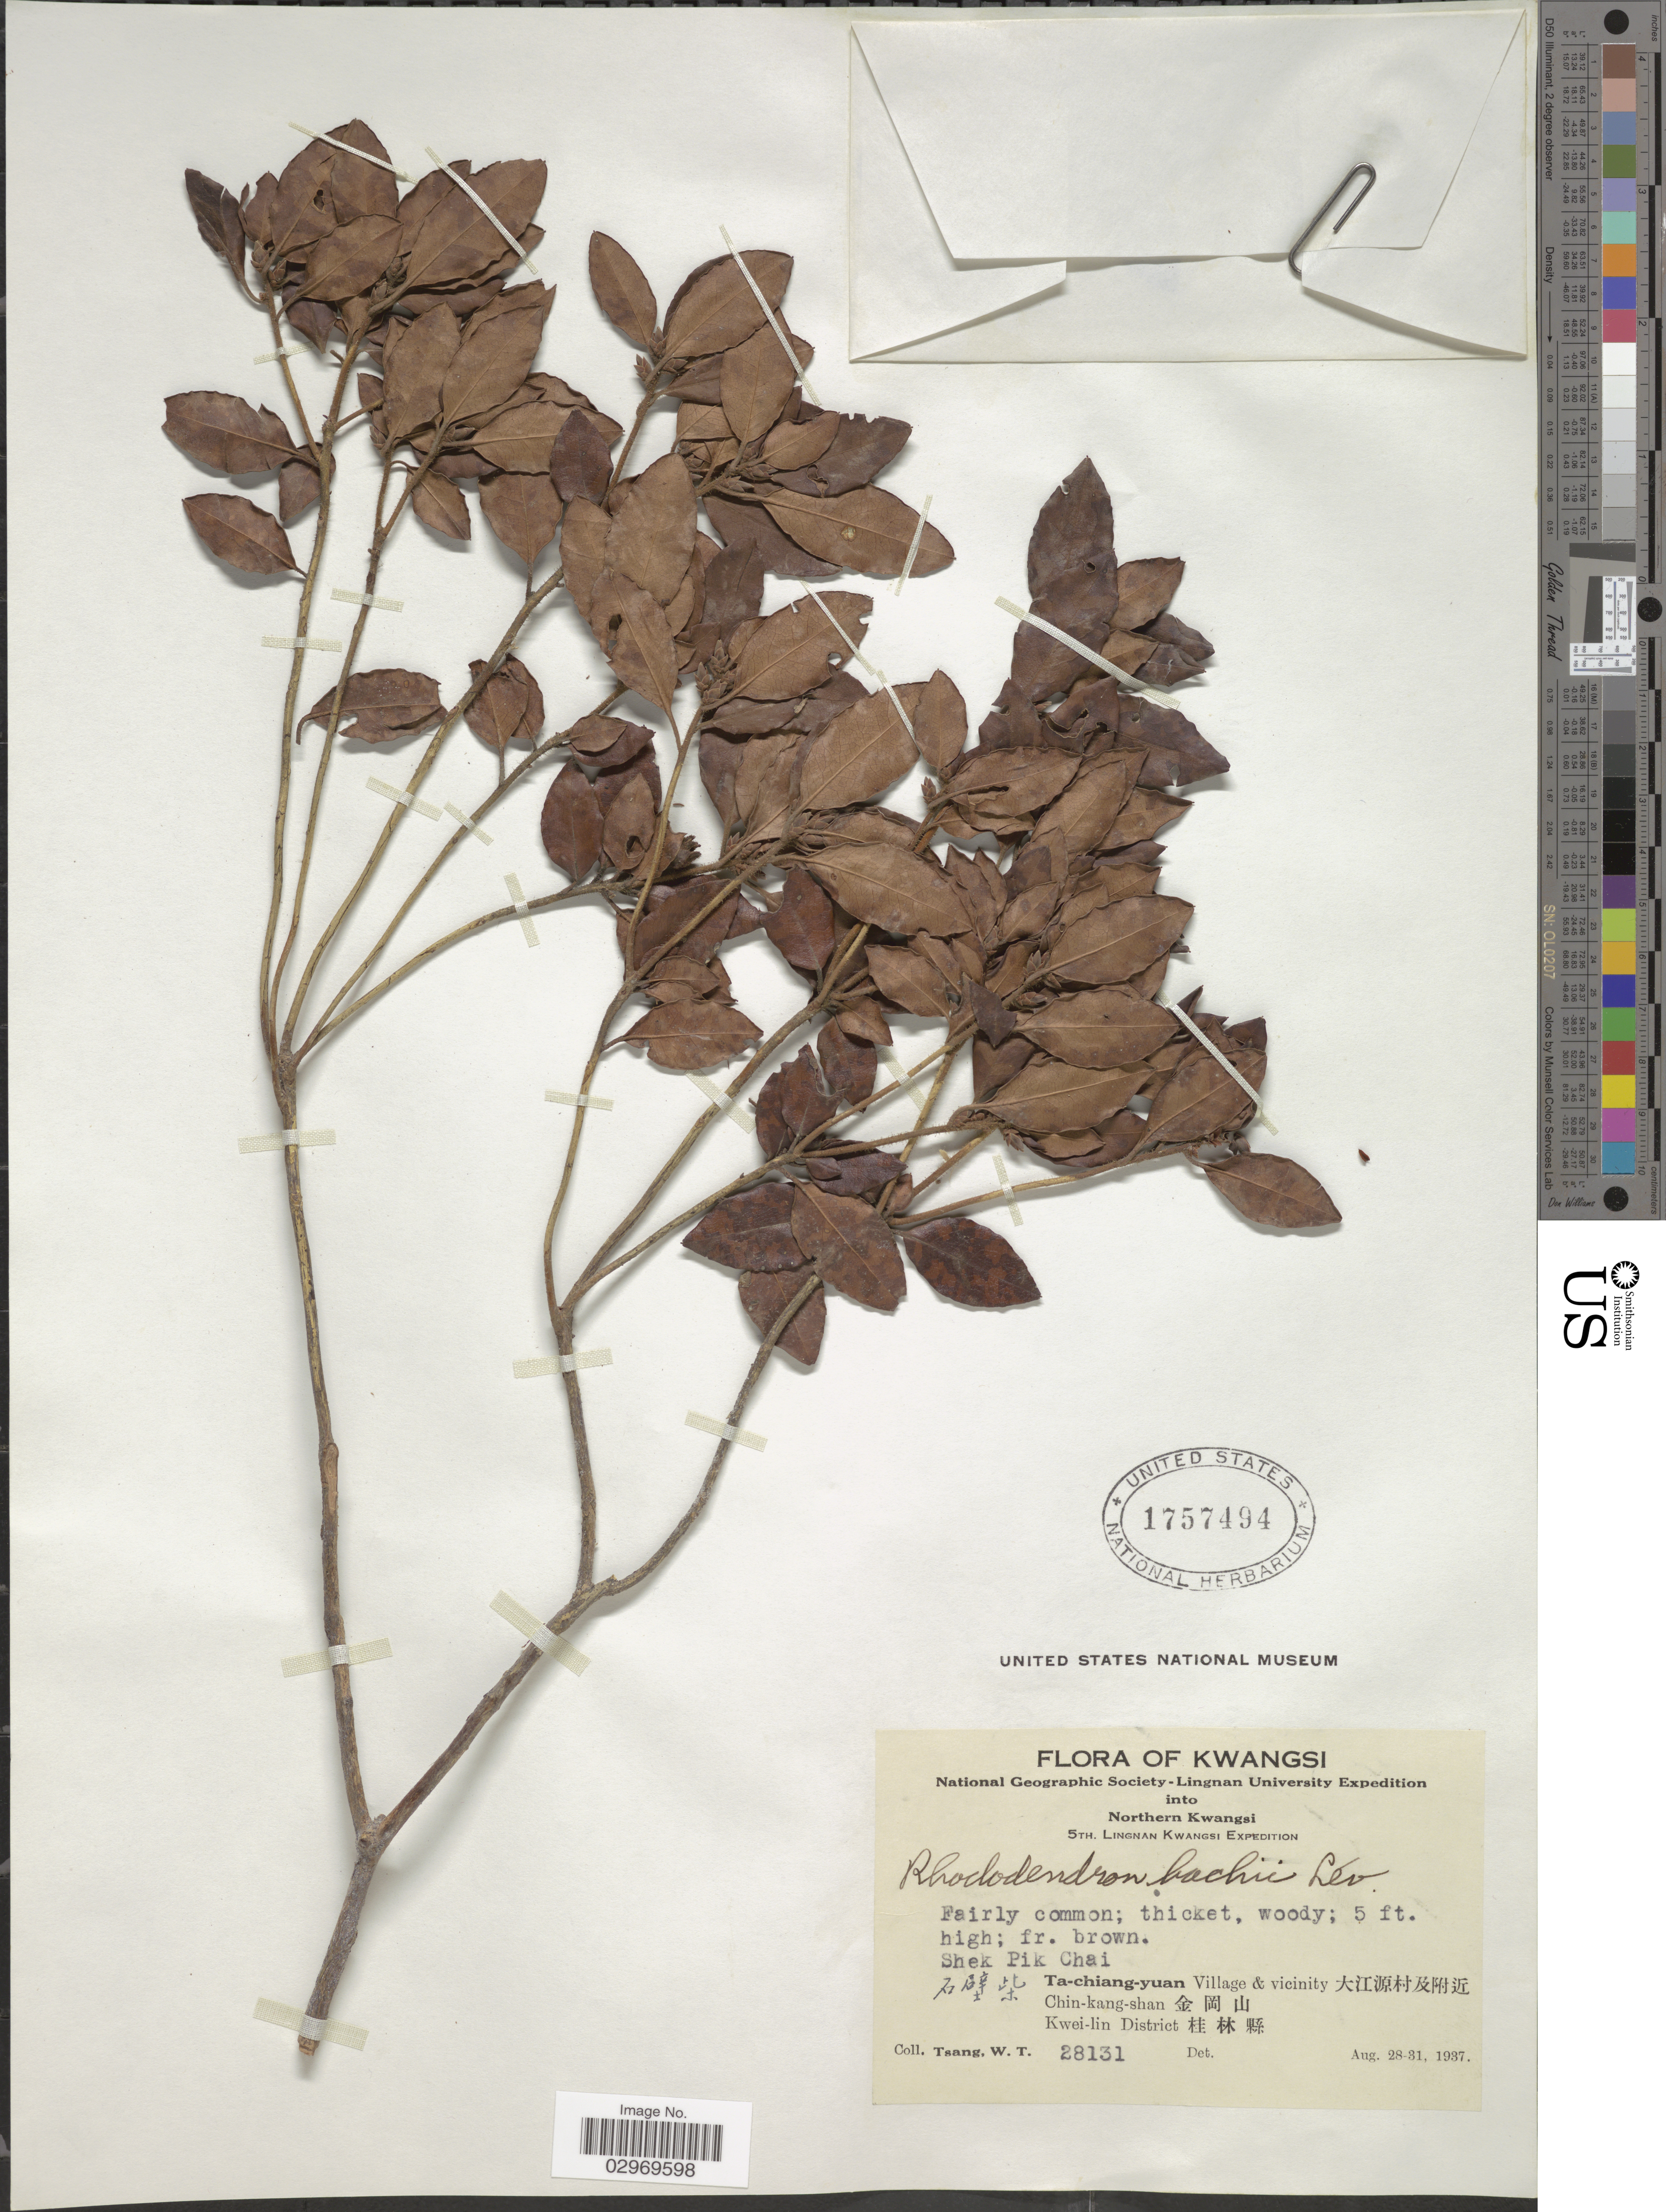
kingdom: Plantae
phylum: Tracheophyta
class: Magnoliopsida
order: Ericales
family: Ericaceae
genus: Rhododendron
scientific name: Rhododendron bachii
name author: H. Lév.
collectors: W. T. Tsang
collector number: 28131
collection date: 1937-08-28/1937-08-31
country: China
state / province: Guangxi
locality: Kwangsi, Northern Kwangsi, Shek Pik Chai, X, Ta-chiang-yuan Village & vicinity X, Chin-kang-shan X, Kwei-lin District X.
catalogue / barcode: US 1757494